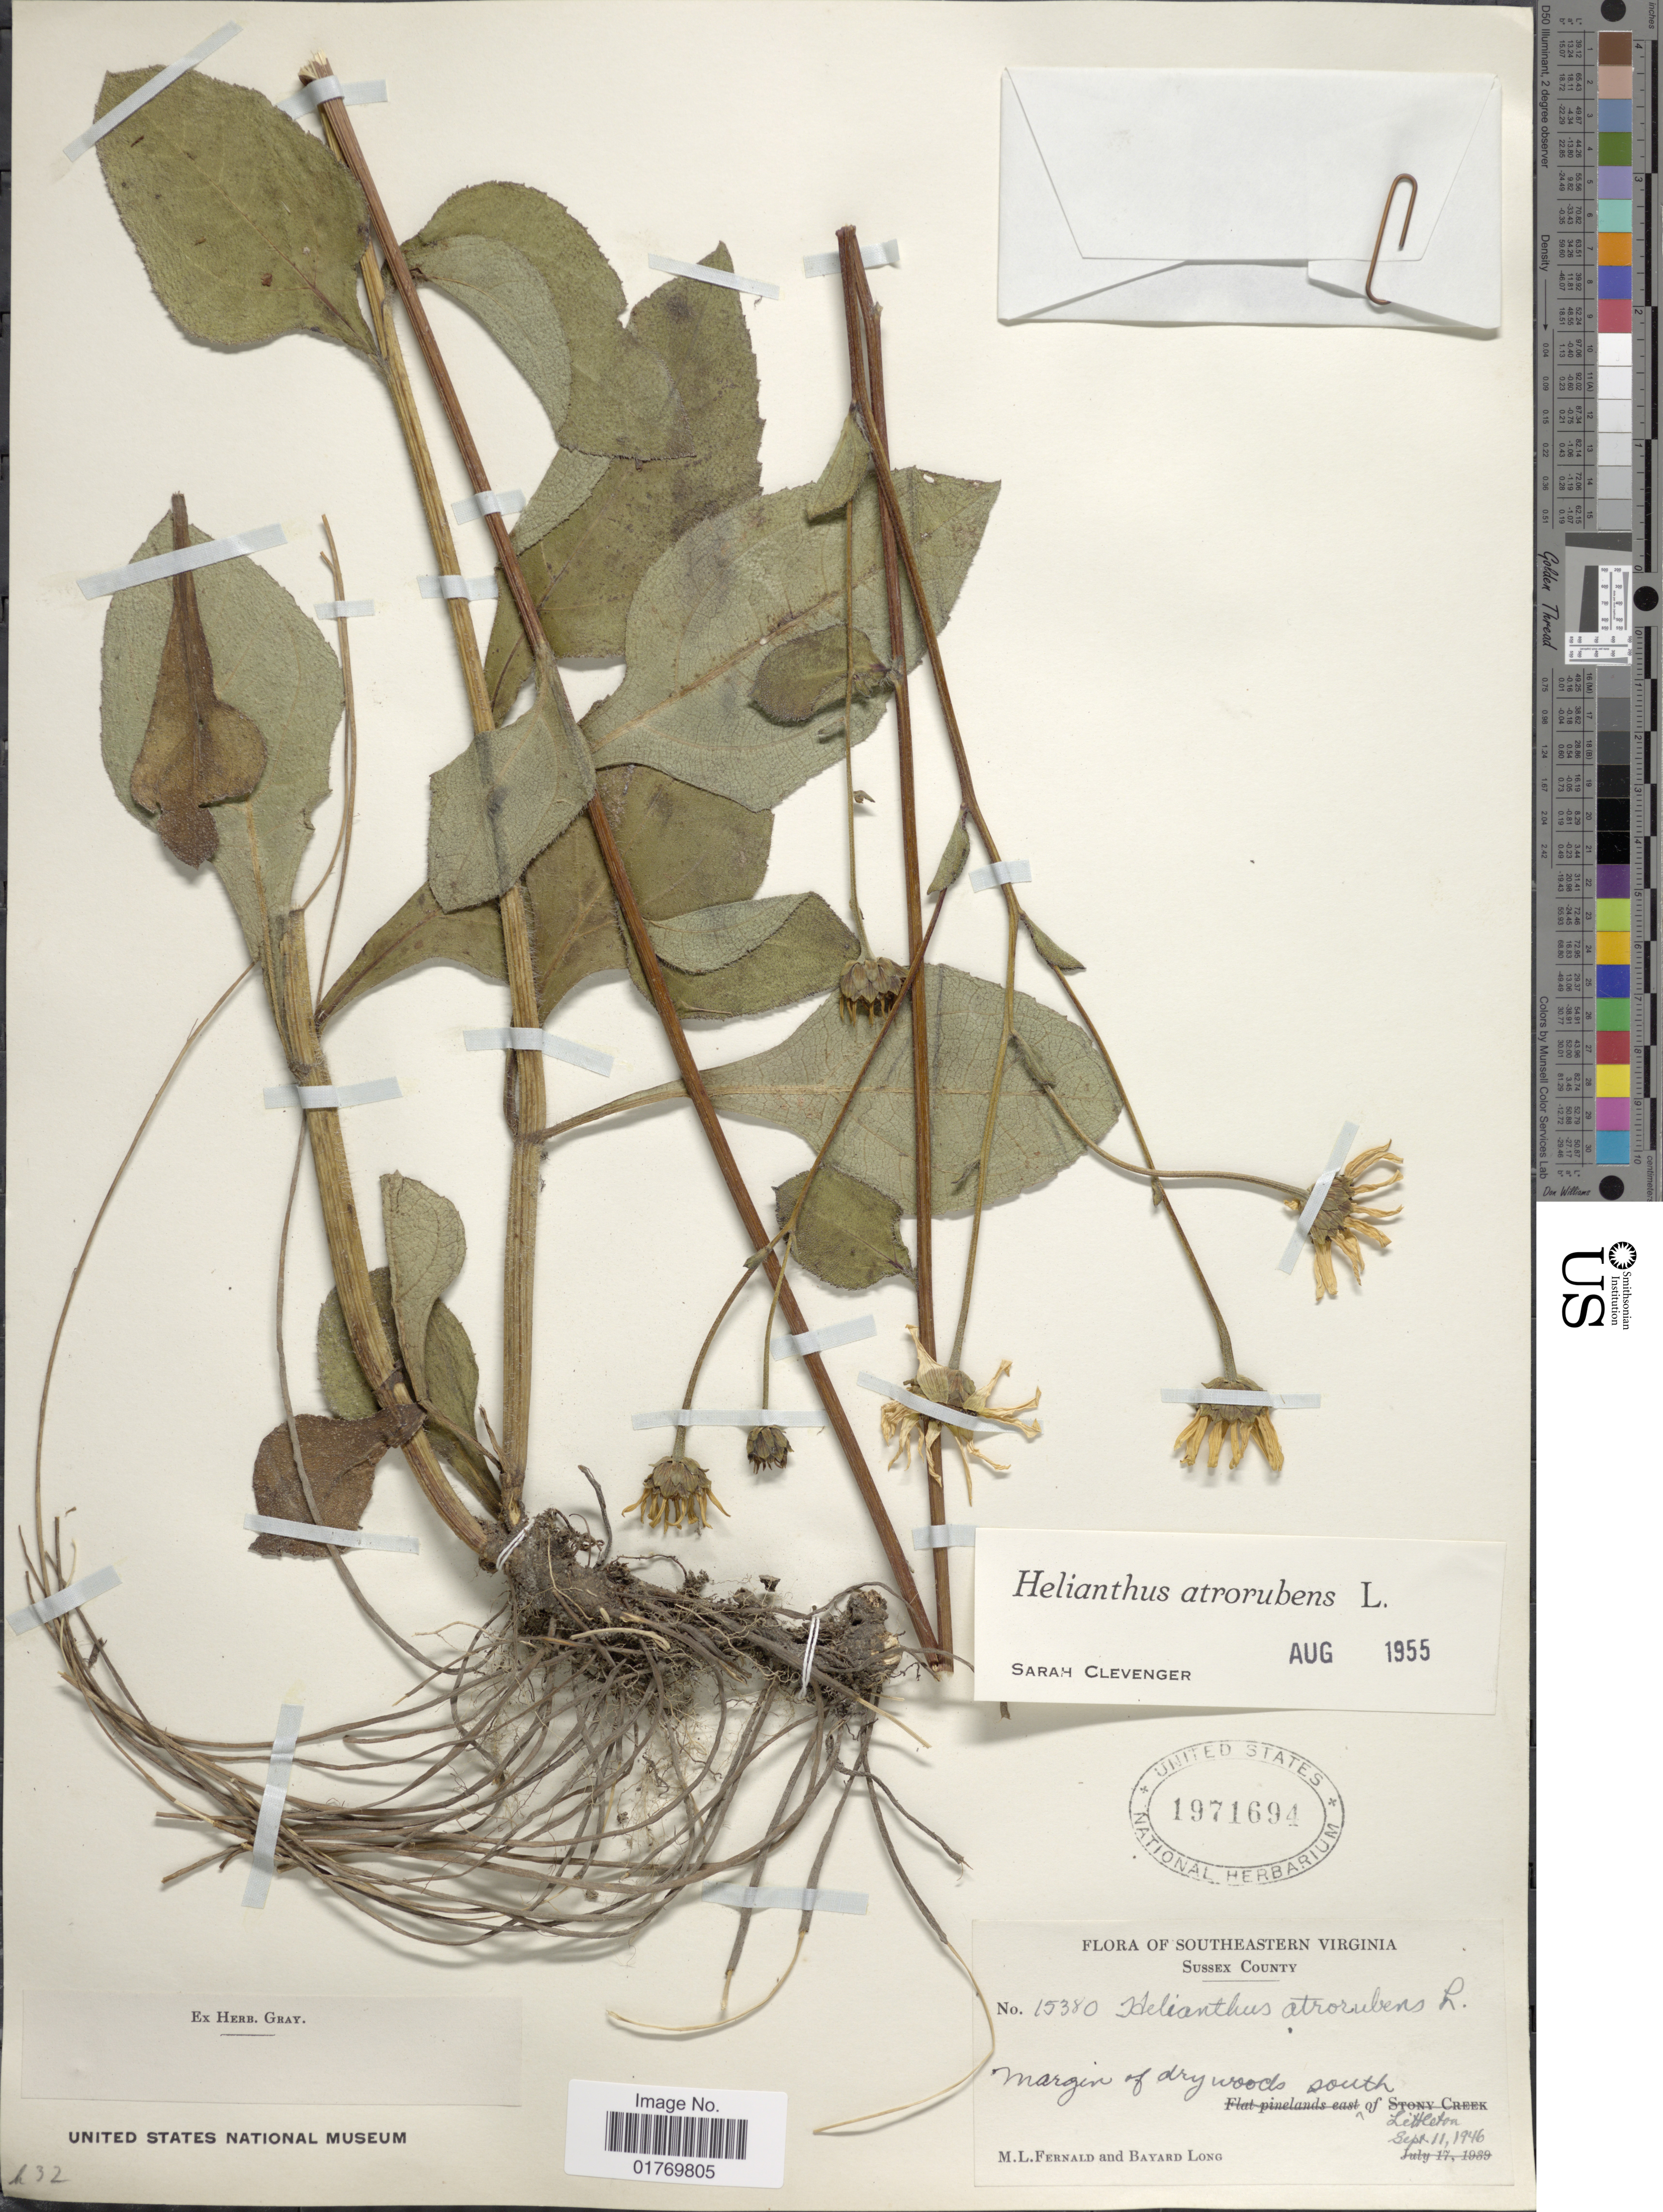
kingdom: Plantae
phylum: Tracheophyta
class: Magnoliopsida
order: Asterales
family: Asteraceae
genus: Helianthus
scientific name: Helianthus atrorubens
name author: L.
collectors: M. L. Fernald & B. Long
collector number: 15380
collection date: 1946-09-11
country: United States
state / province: Virginia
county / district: Sussex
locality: Southeastern Virginia, Sussex County, Margin of dry woods south of Littleton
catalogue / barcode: US 1971694